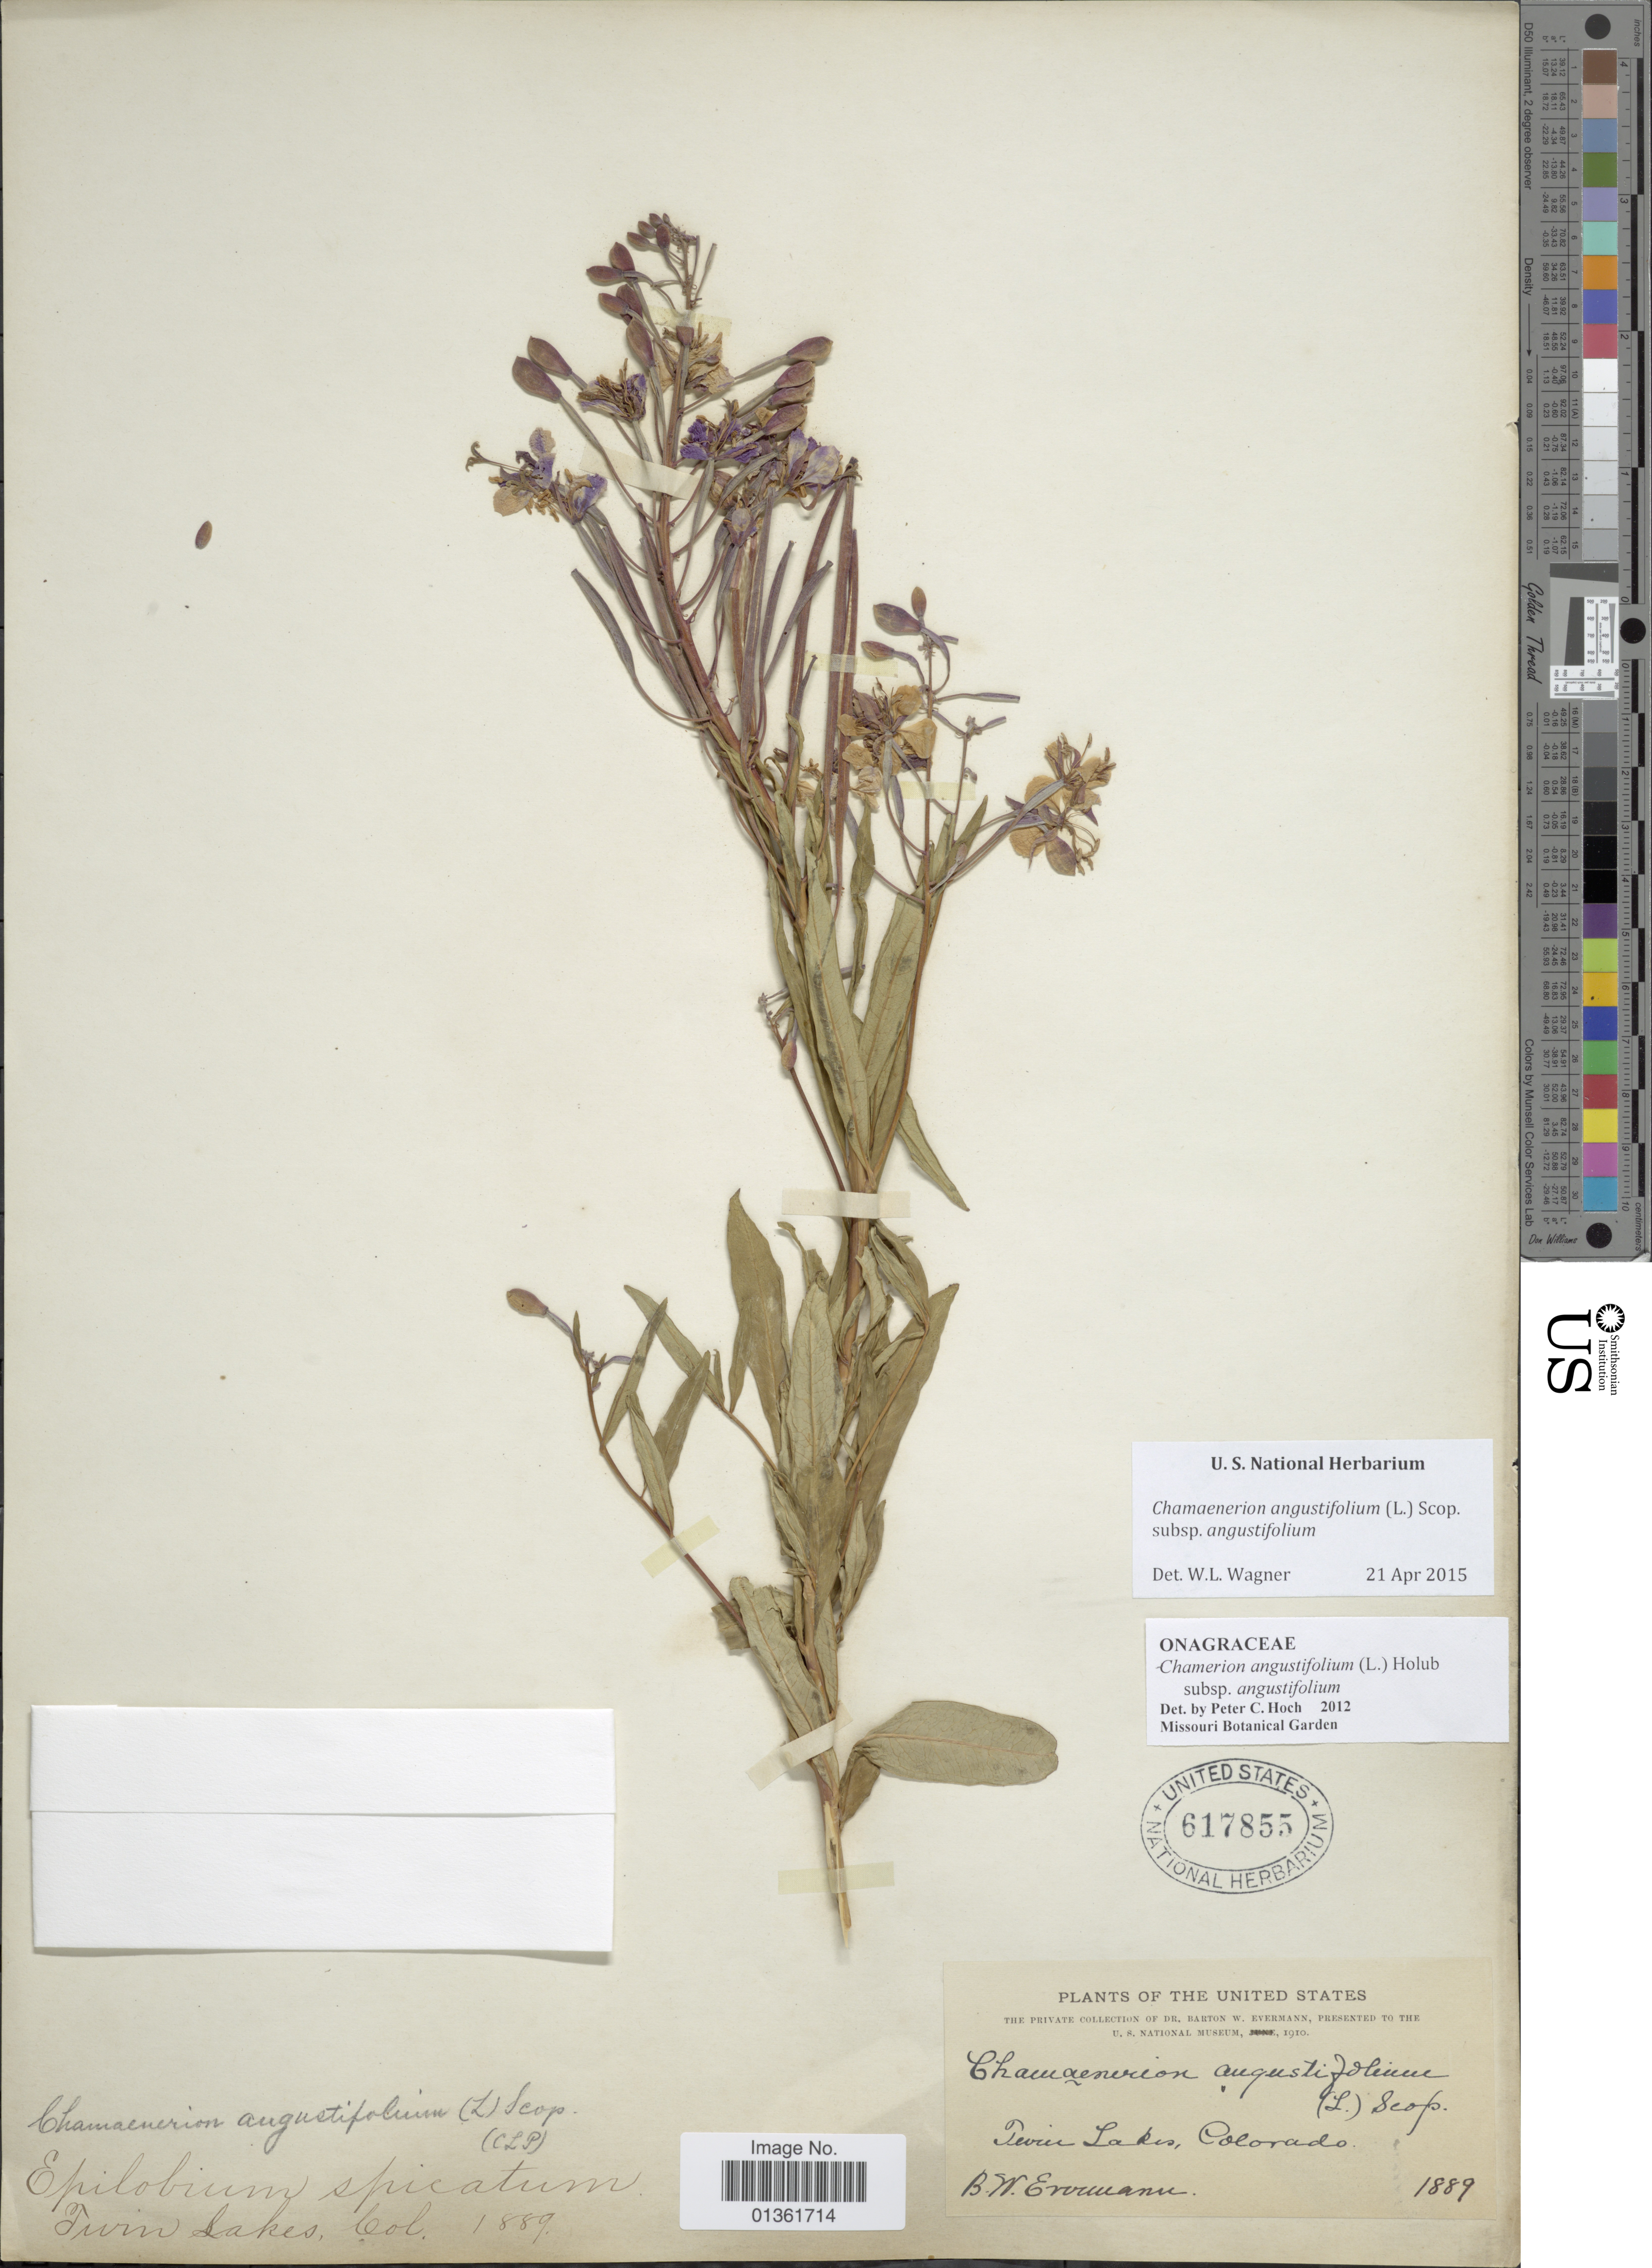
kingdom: Plantae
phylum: Tracheophyta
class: Magnoliopsida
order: Myrtales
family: Onagraceae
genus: Chamaenerion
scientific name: Chamaenerion angustifolium subsp. angustifolium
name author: (L.) Scop.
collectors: B. W. Evermann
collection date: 1889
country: United States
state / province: Colorado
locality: Twin Lakes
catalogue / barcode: US 617855